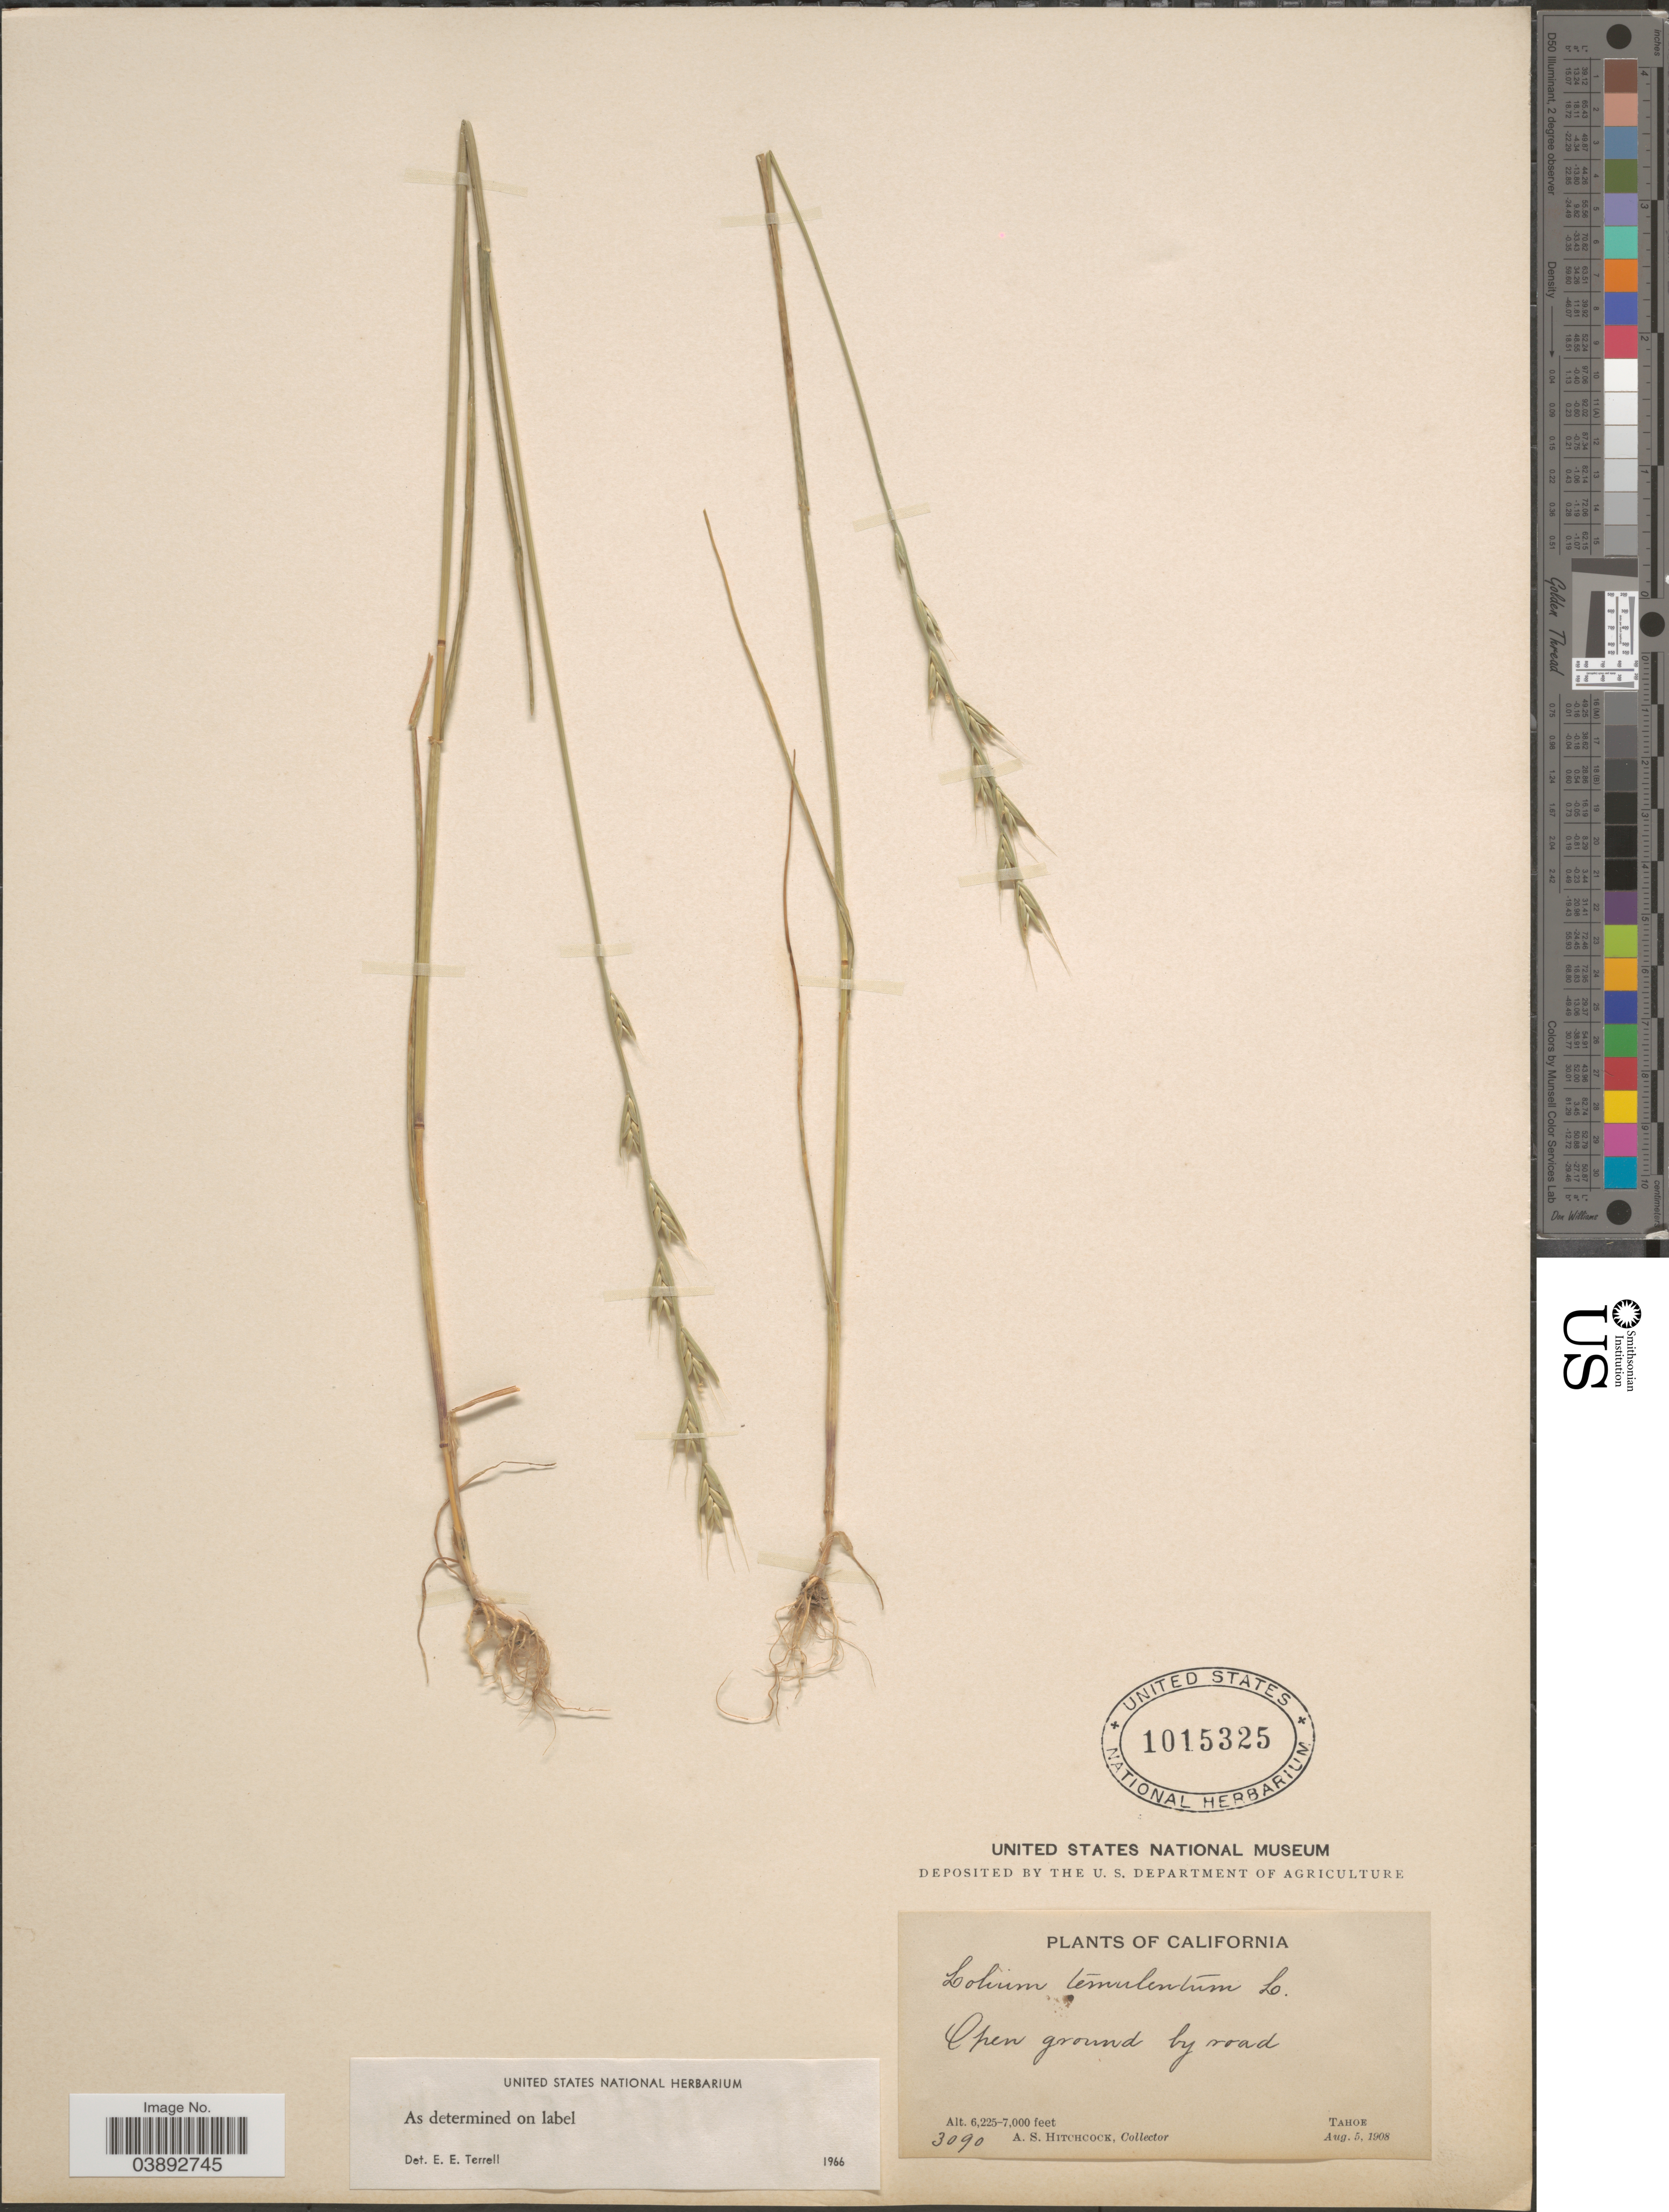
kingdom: Plantae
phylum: Tracheophyta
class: Liliopsida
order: Poales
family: Poaceae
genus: Lolium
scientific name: Lolium temulentum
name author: L.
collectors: A. S. Hitchcock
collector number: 3090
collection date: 1908-08-05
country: United States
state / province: California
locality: Tahoe.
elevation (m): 1897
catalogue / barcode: US 1015325